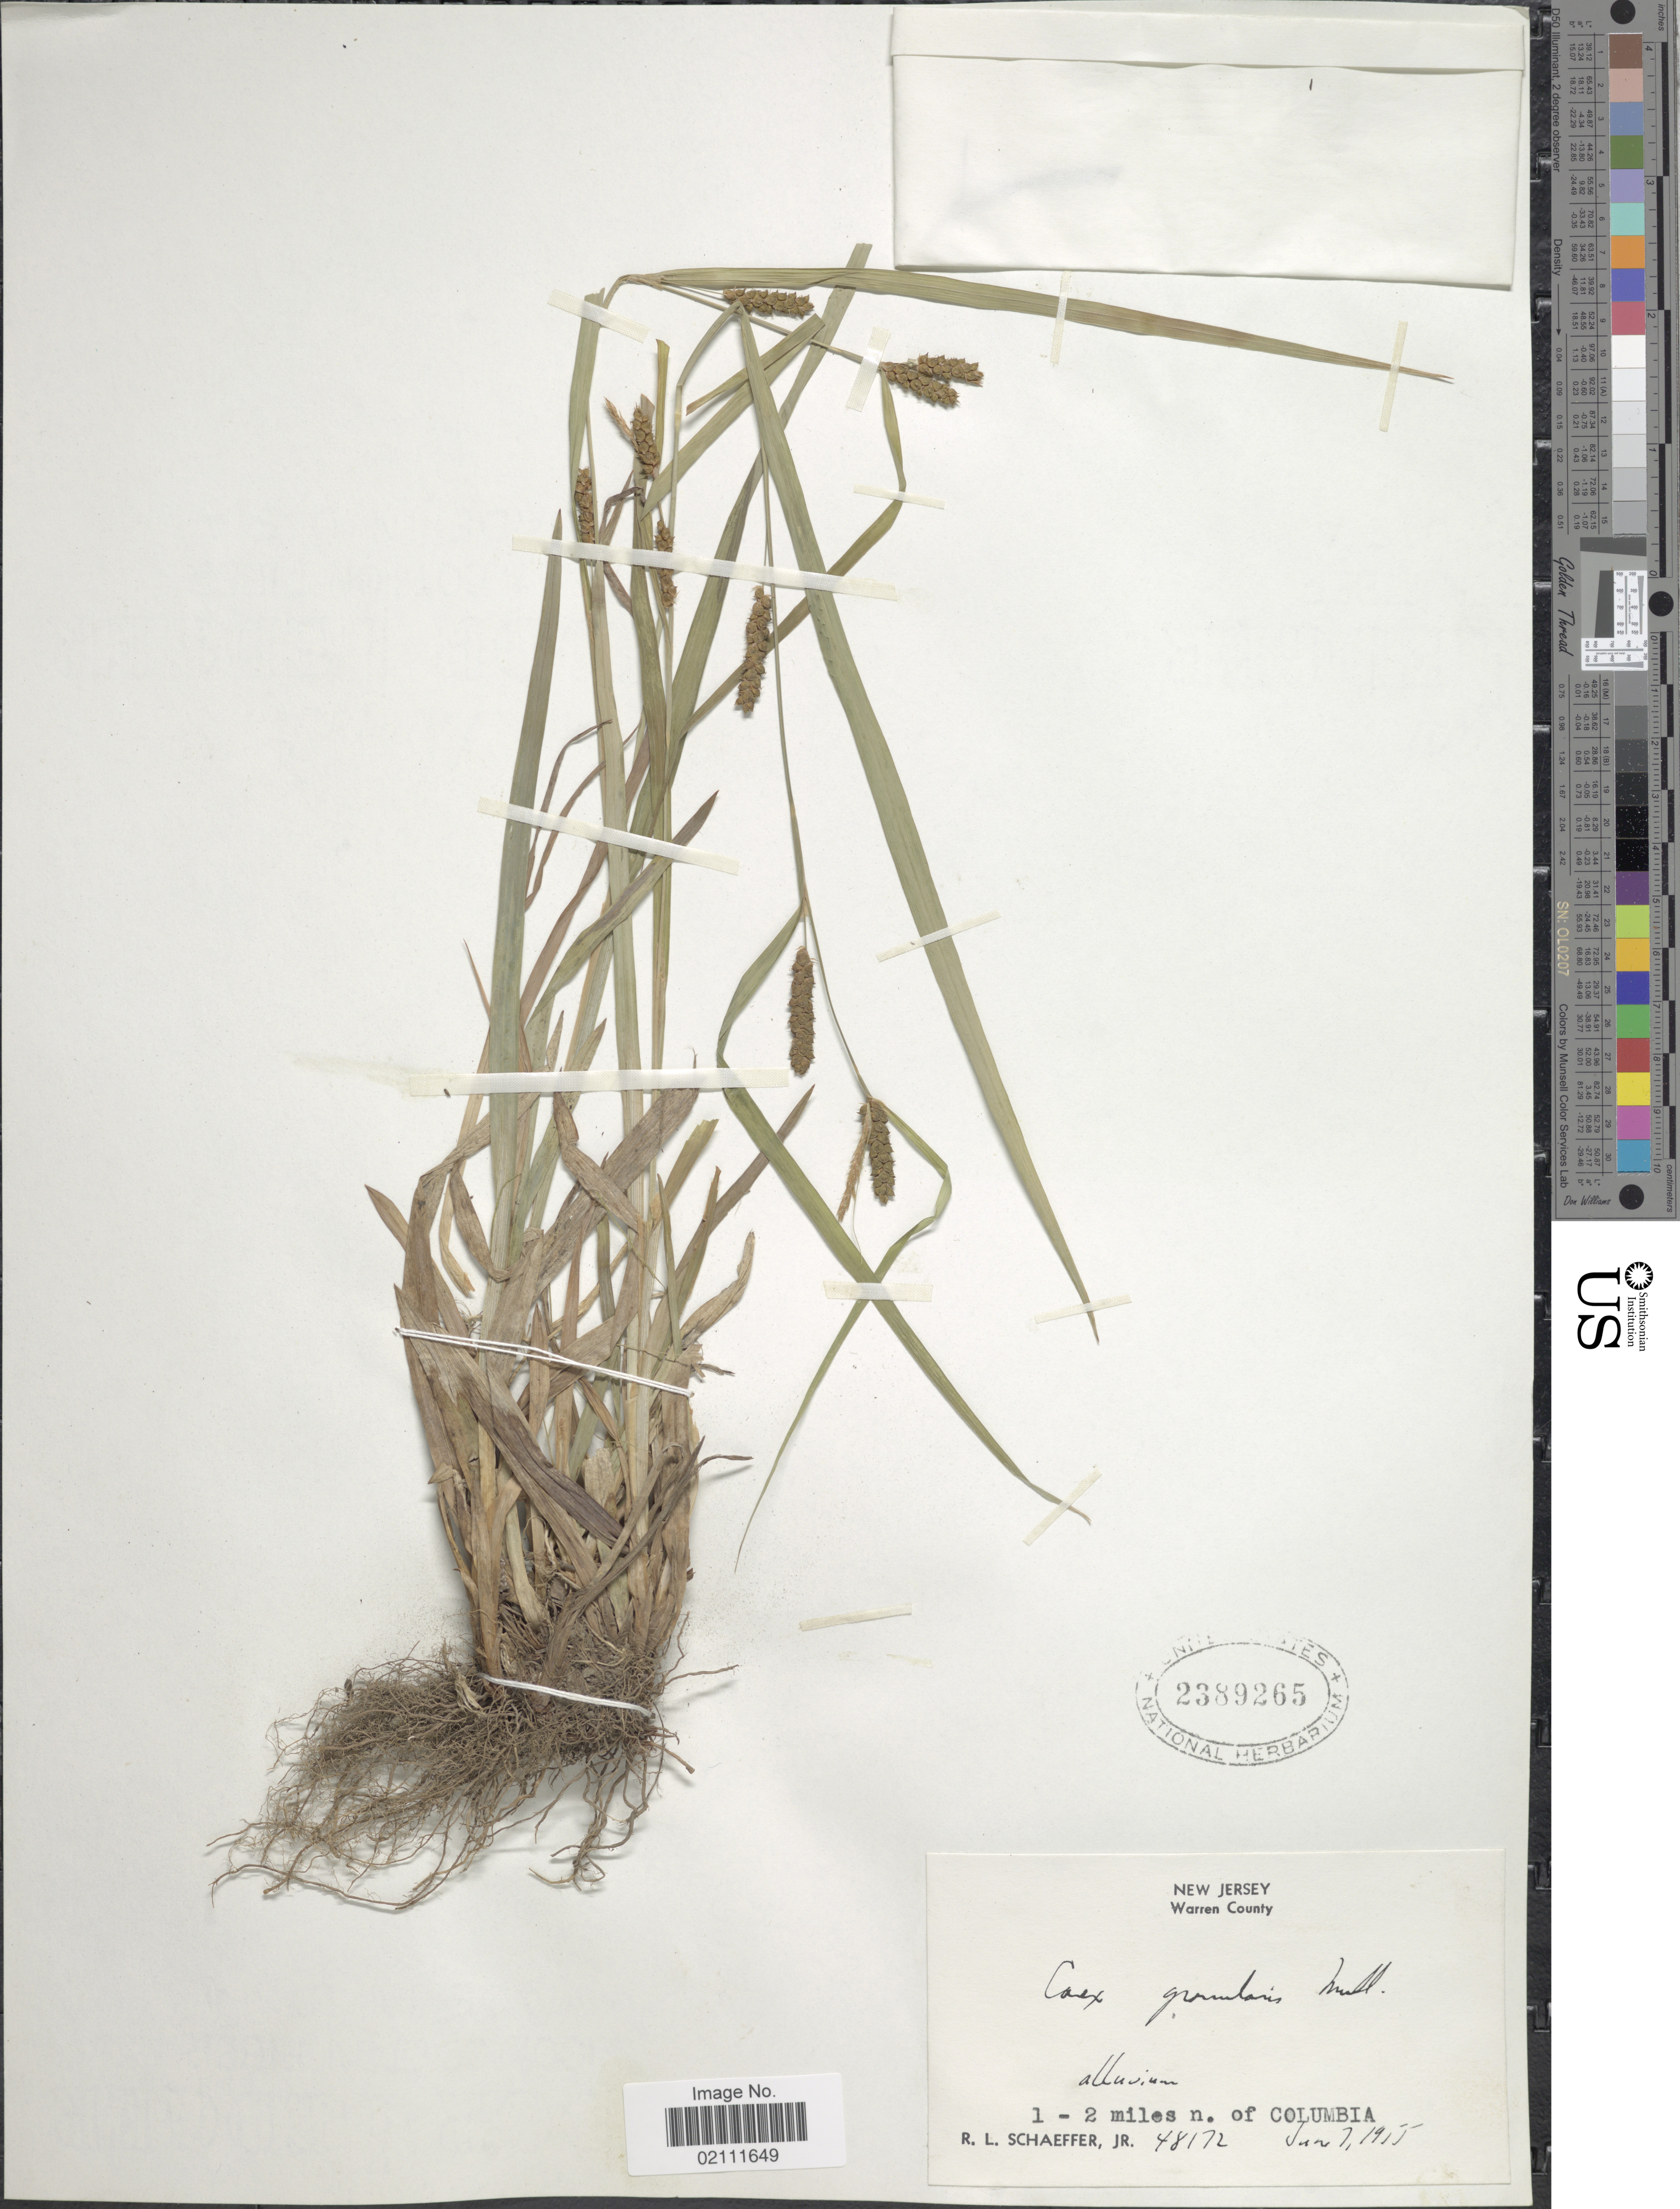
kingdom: Plantae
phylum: Tracheophyta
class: Liliopsida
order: Poales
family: Cyperaceae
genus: Carex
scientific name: Carex granularis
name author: Muhl. ex Willd.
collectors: R. L. Schaeffer Jr.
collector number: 48172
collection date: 1955-06-07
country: United States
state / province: New Jersey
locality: Warren County, alluvium, 1-2 miles n. of Columbia.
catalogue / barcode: US 2389265